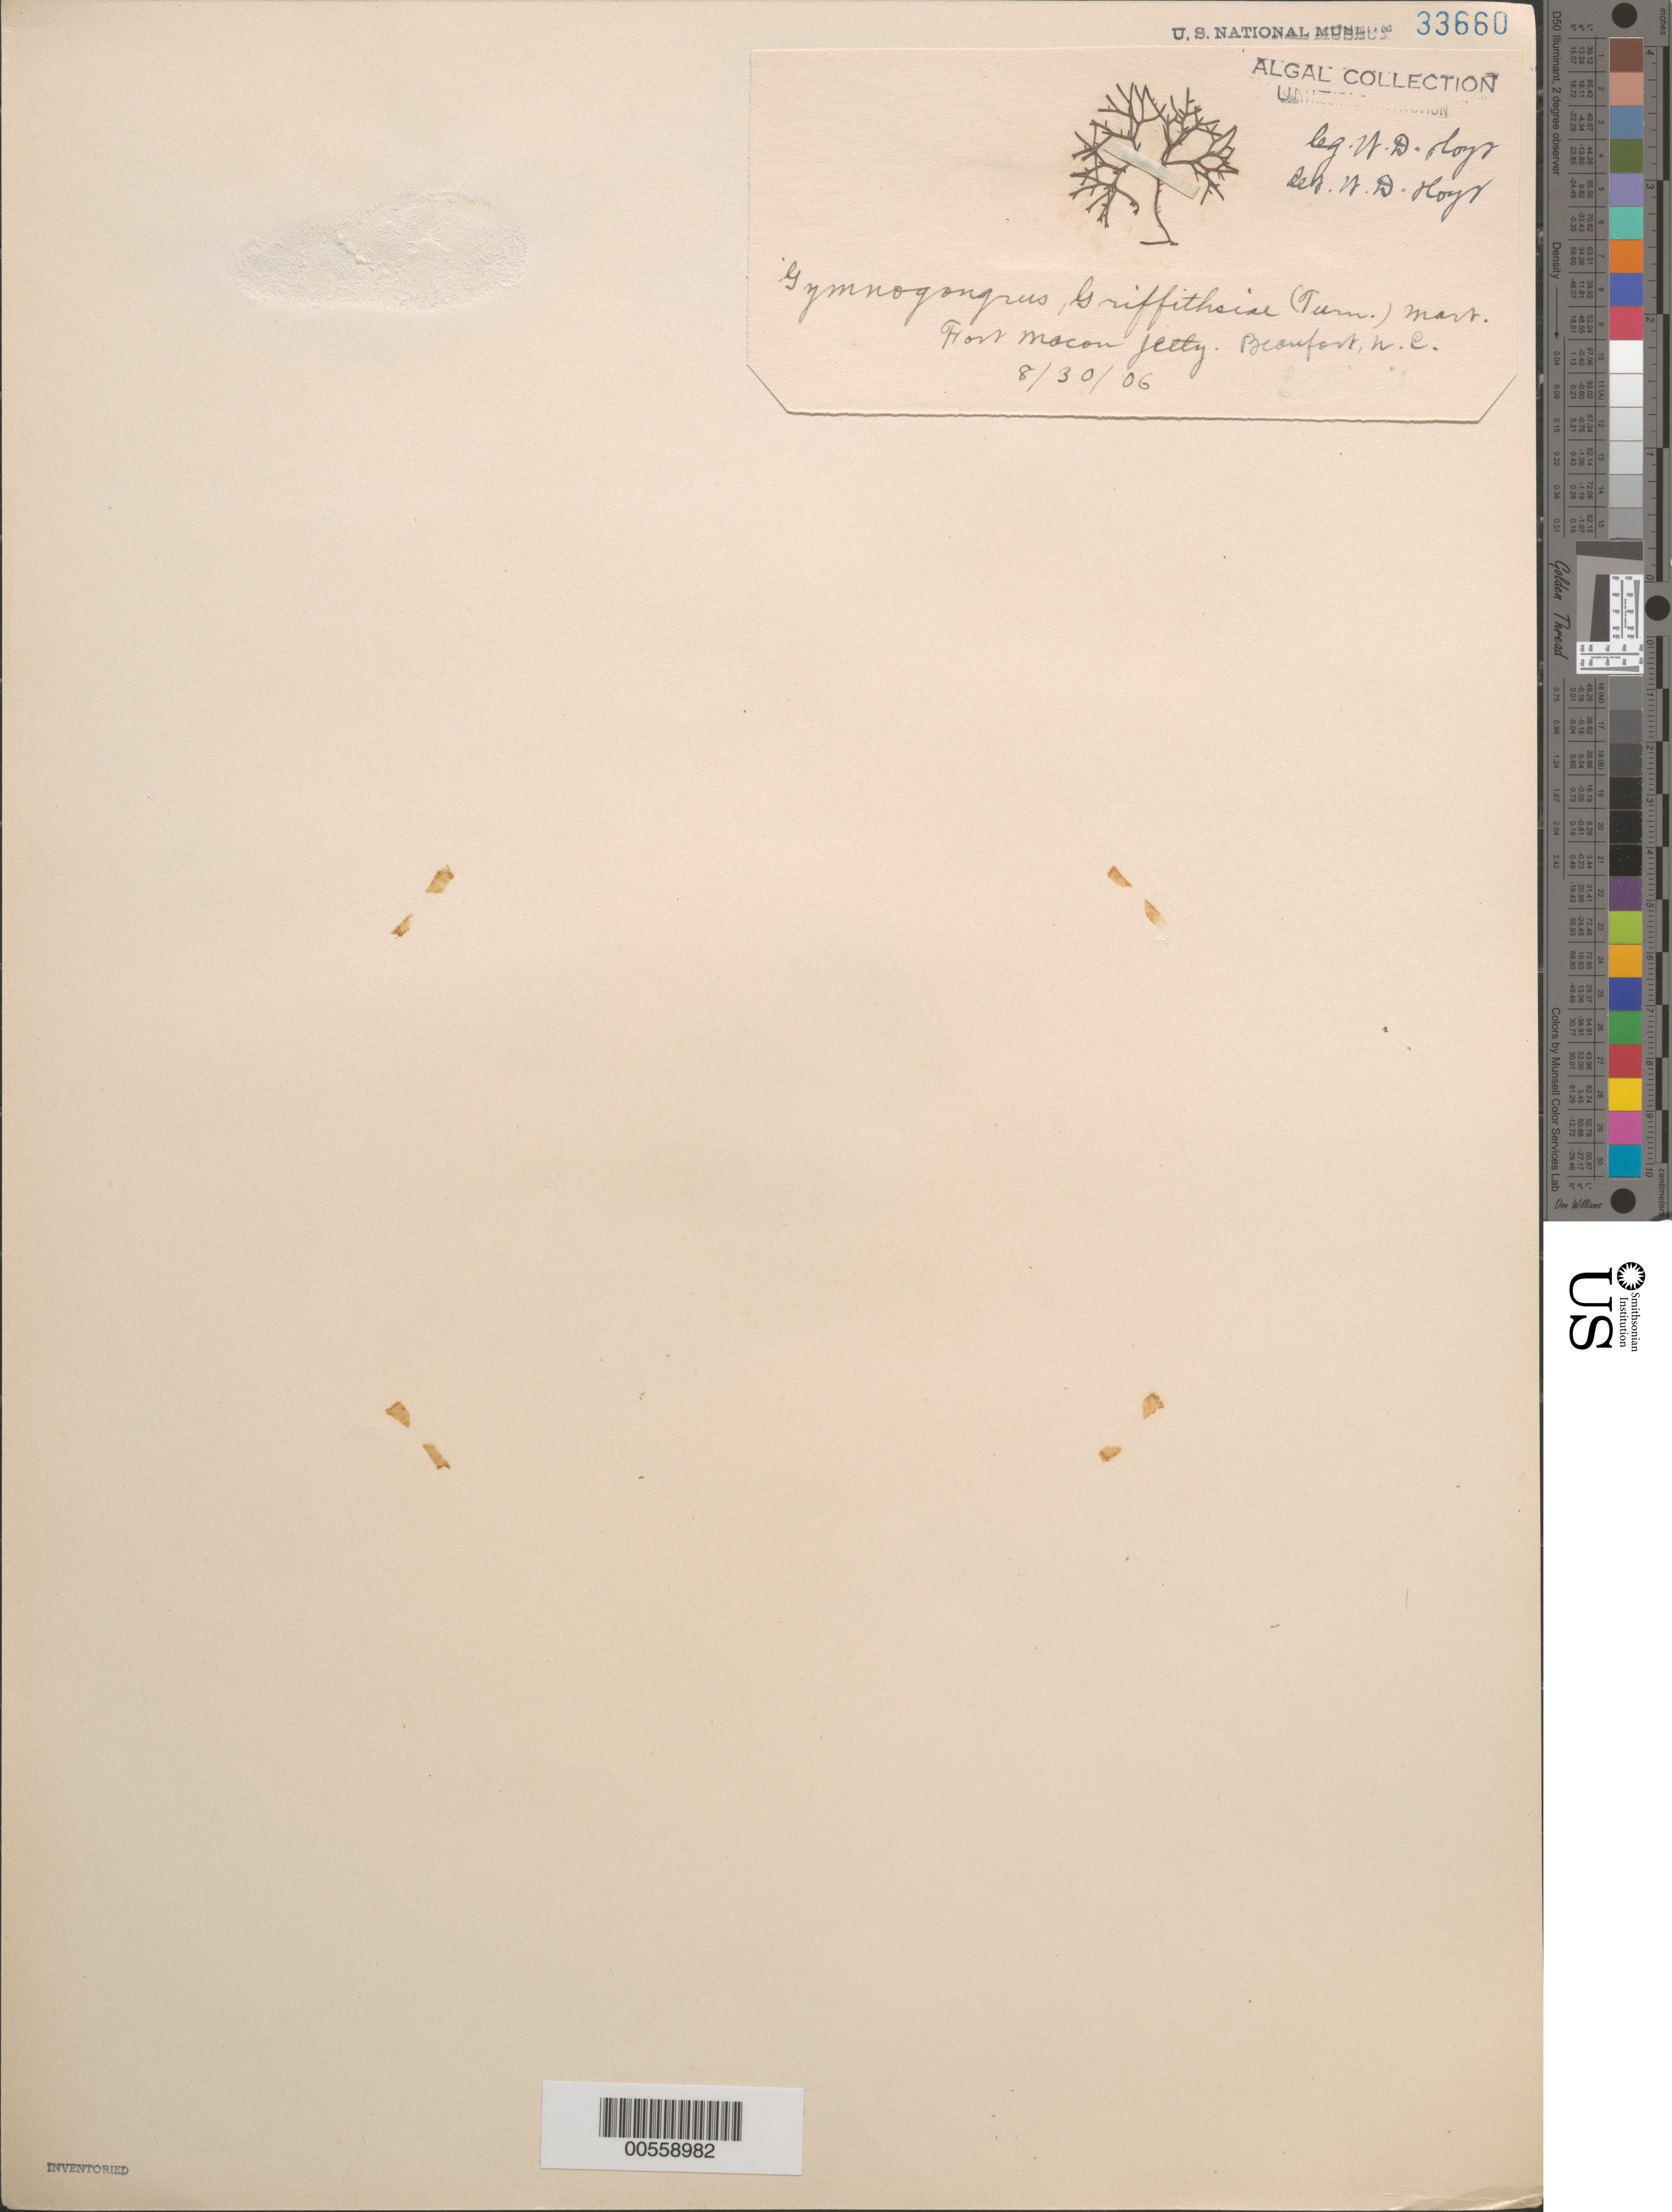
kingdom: Plantae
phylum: Rhodophyta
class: Florideophyceae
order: Gigartinales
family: Phyllophoraceae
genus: Gymnogongrus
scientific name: Gymnogongrus griffithsiae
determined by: Hoyt, W. D.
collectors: W. D. Hoyt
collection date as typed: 30 Aug 1906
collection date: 1906-08-30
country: United States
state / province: North Carolina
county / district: Carteret County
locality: Beaufort, Fort Macon jetty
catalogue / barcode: US 33660